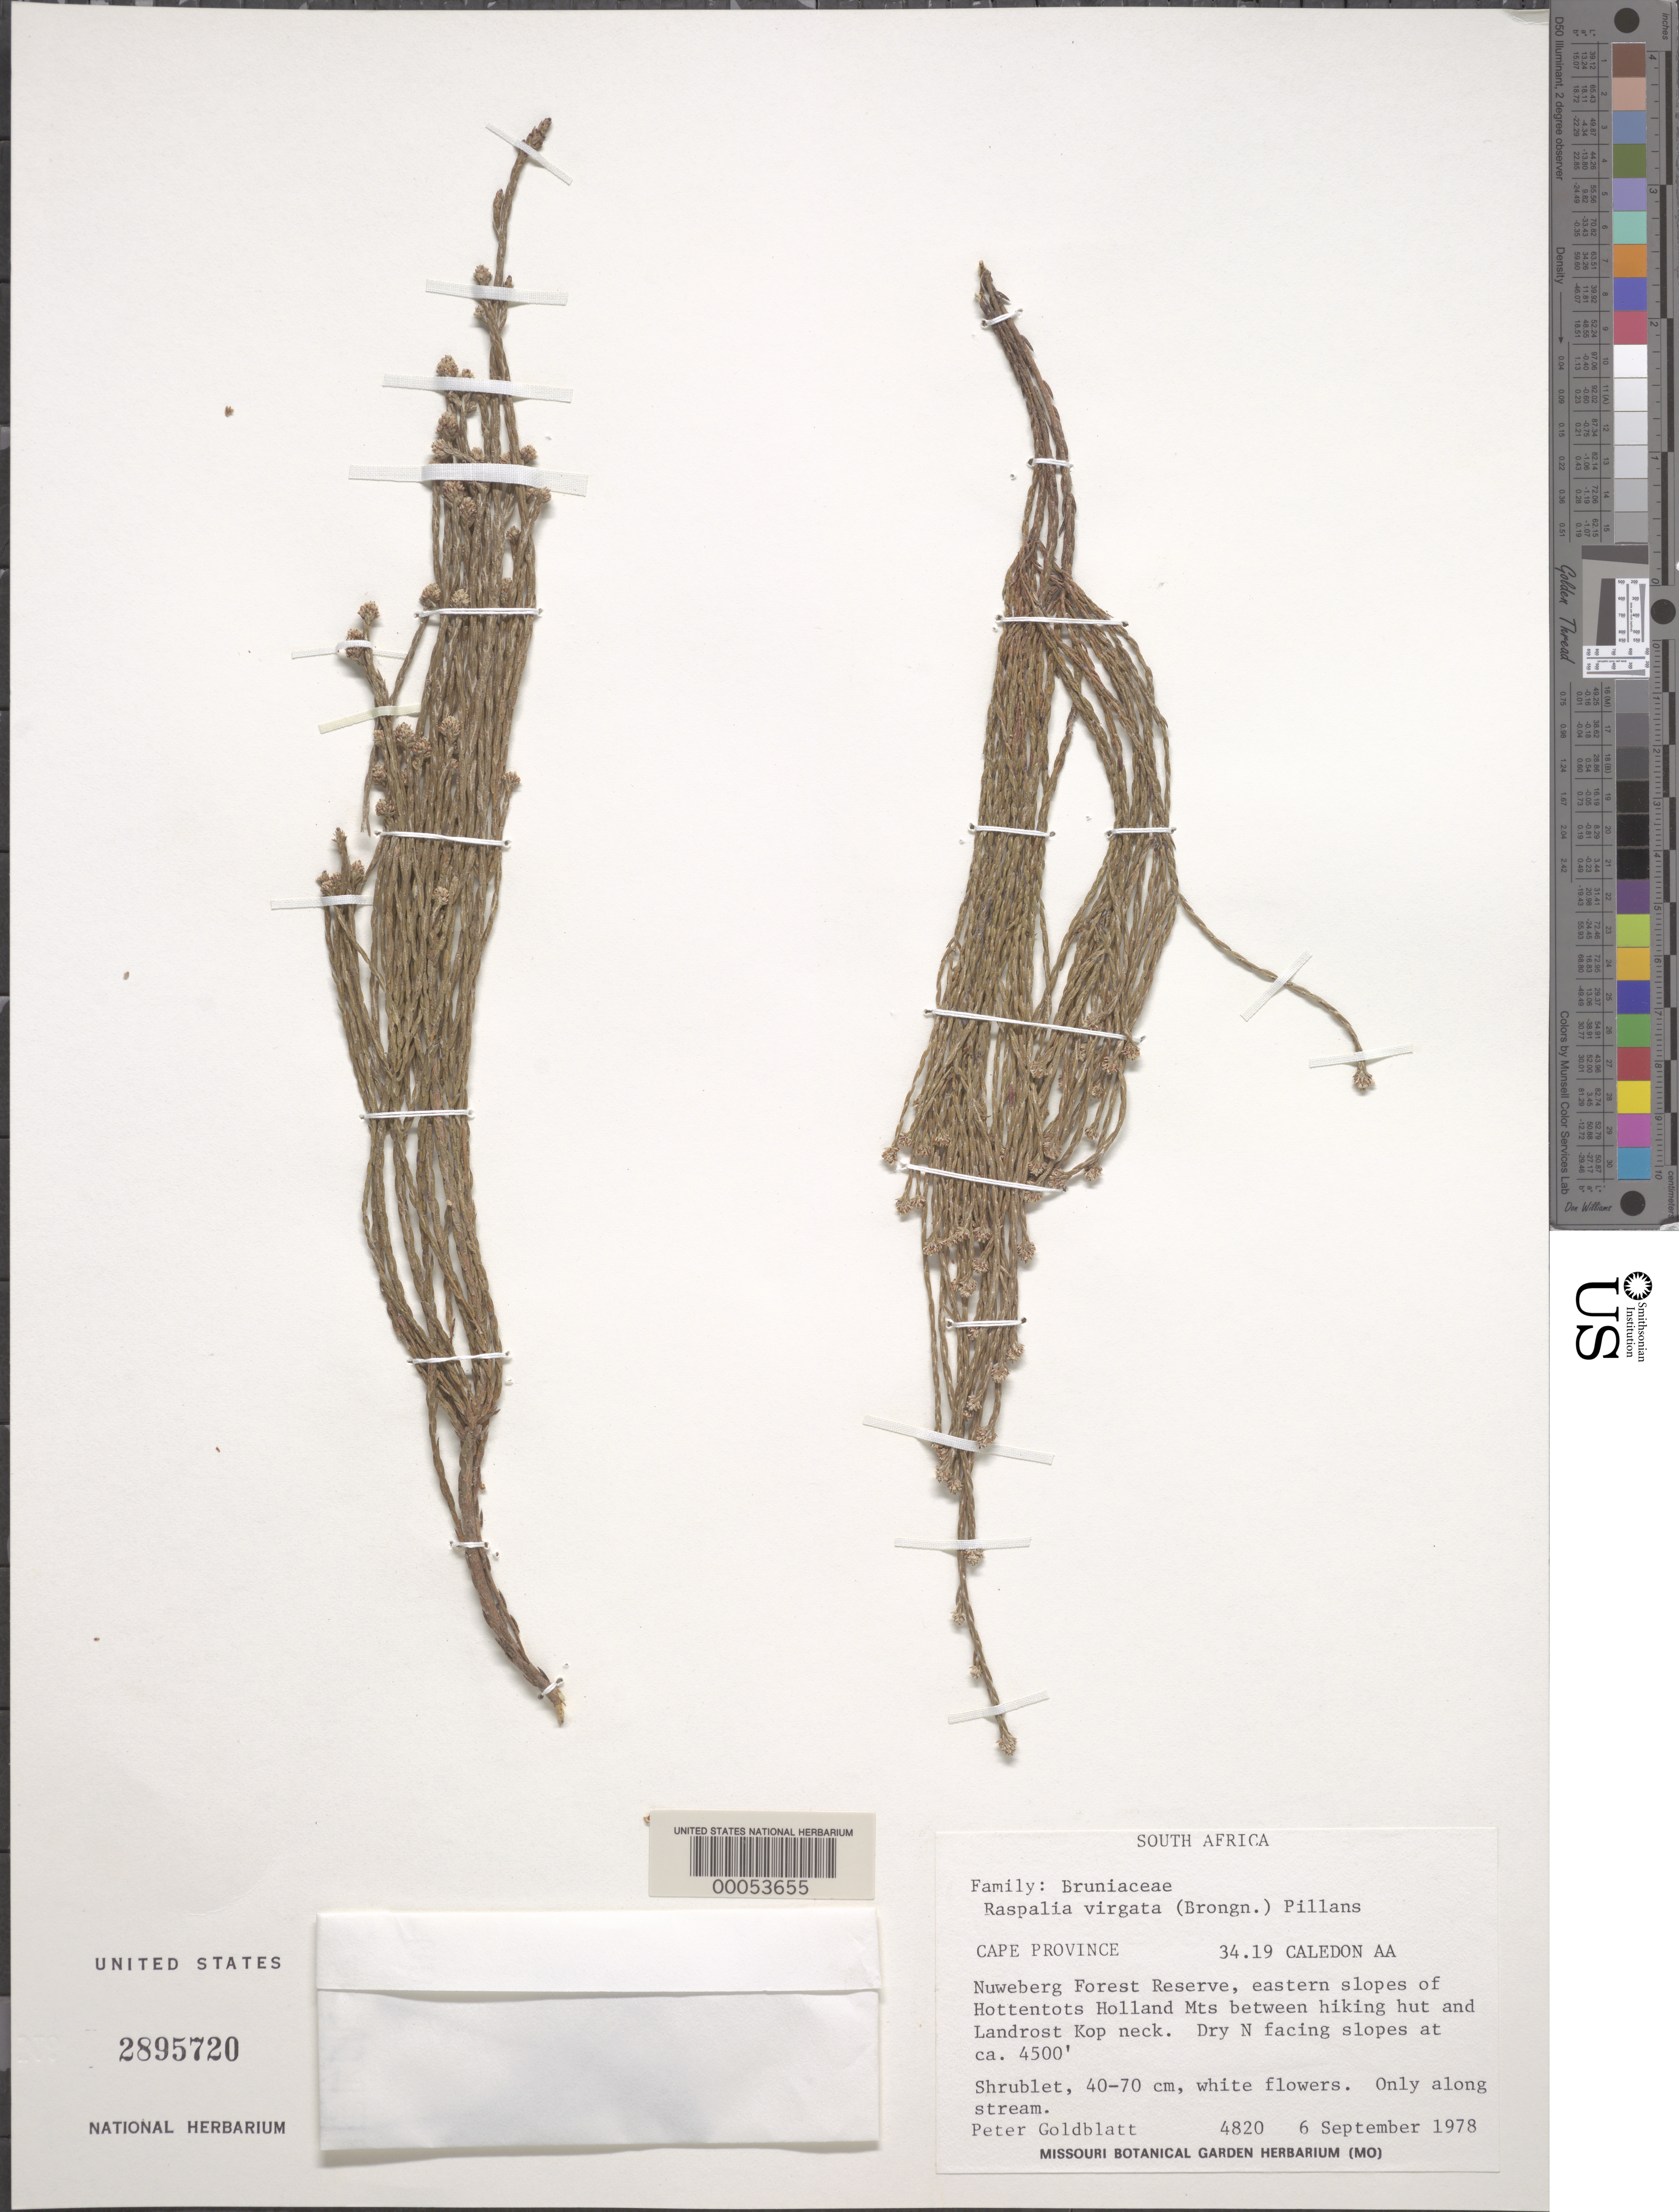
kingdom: Plantae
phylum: Tracheophyta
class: Magnoliopsida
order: Bruniales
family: Bruniaceae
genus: Brunia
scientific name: Brunia virgata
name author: Brongn.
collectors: P. Goldblatt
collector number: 4820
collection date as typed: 06 Sep 1978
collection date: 1978-09-06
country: South Africa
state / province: Western Cape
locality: Caledon district, nuweberg forest reserve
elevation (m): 1372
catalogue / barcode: US 2895720